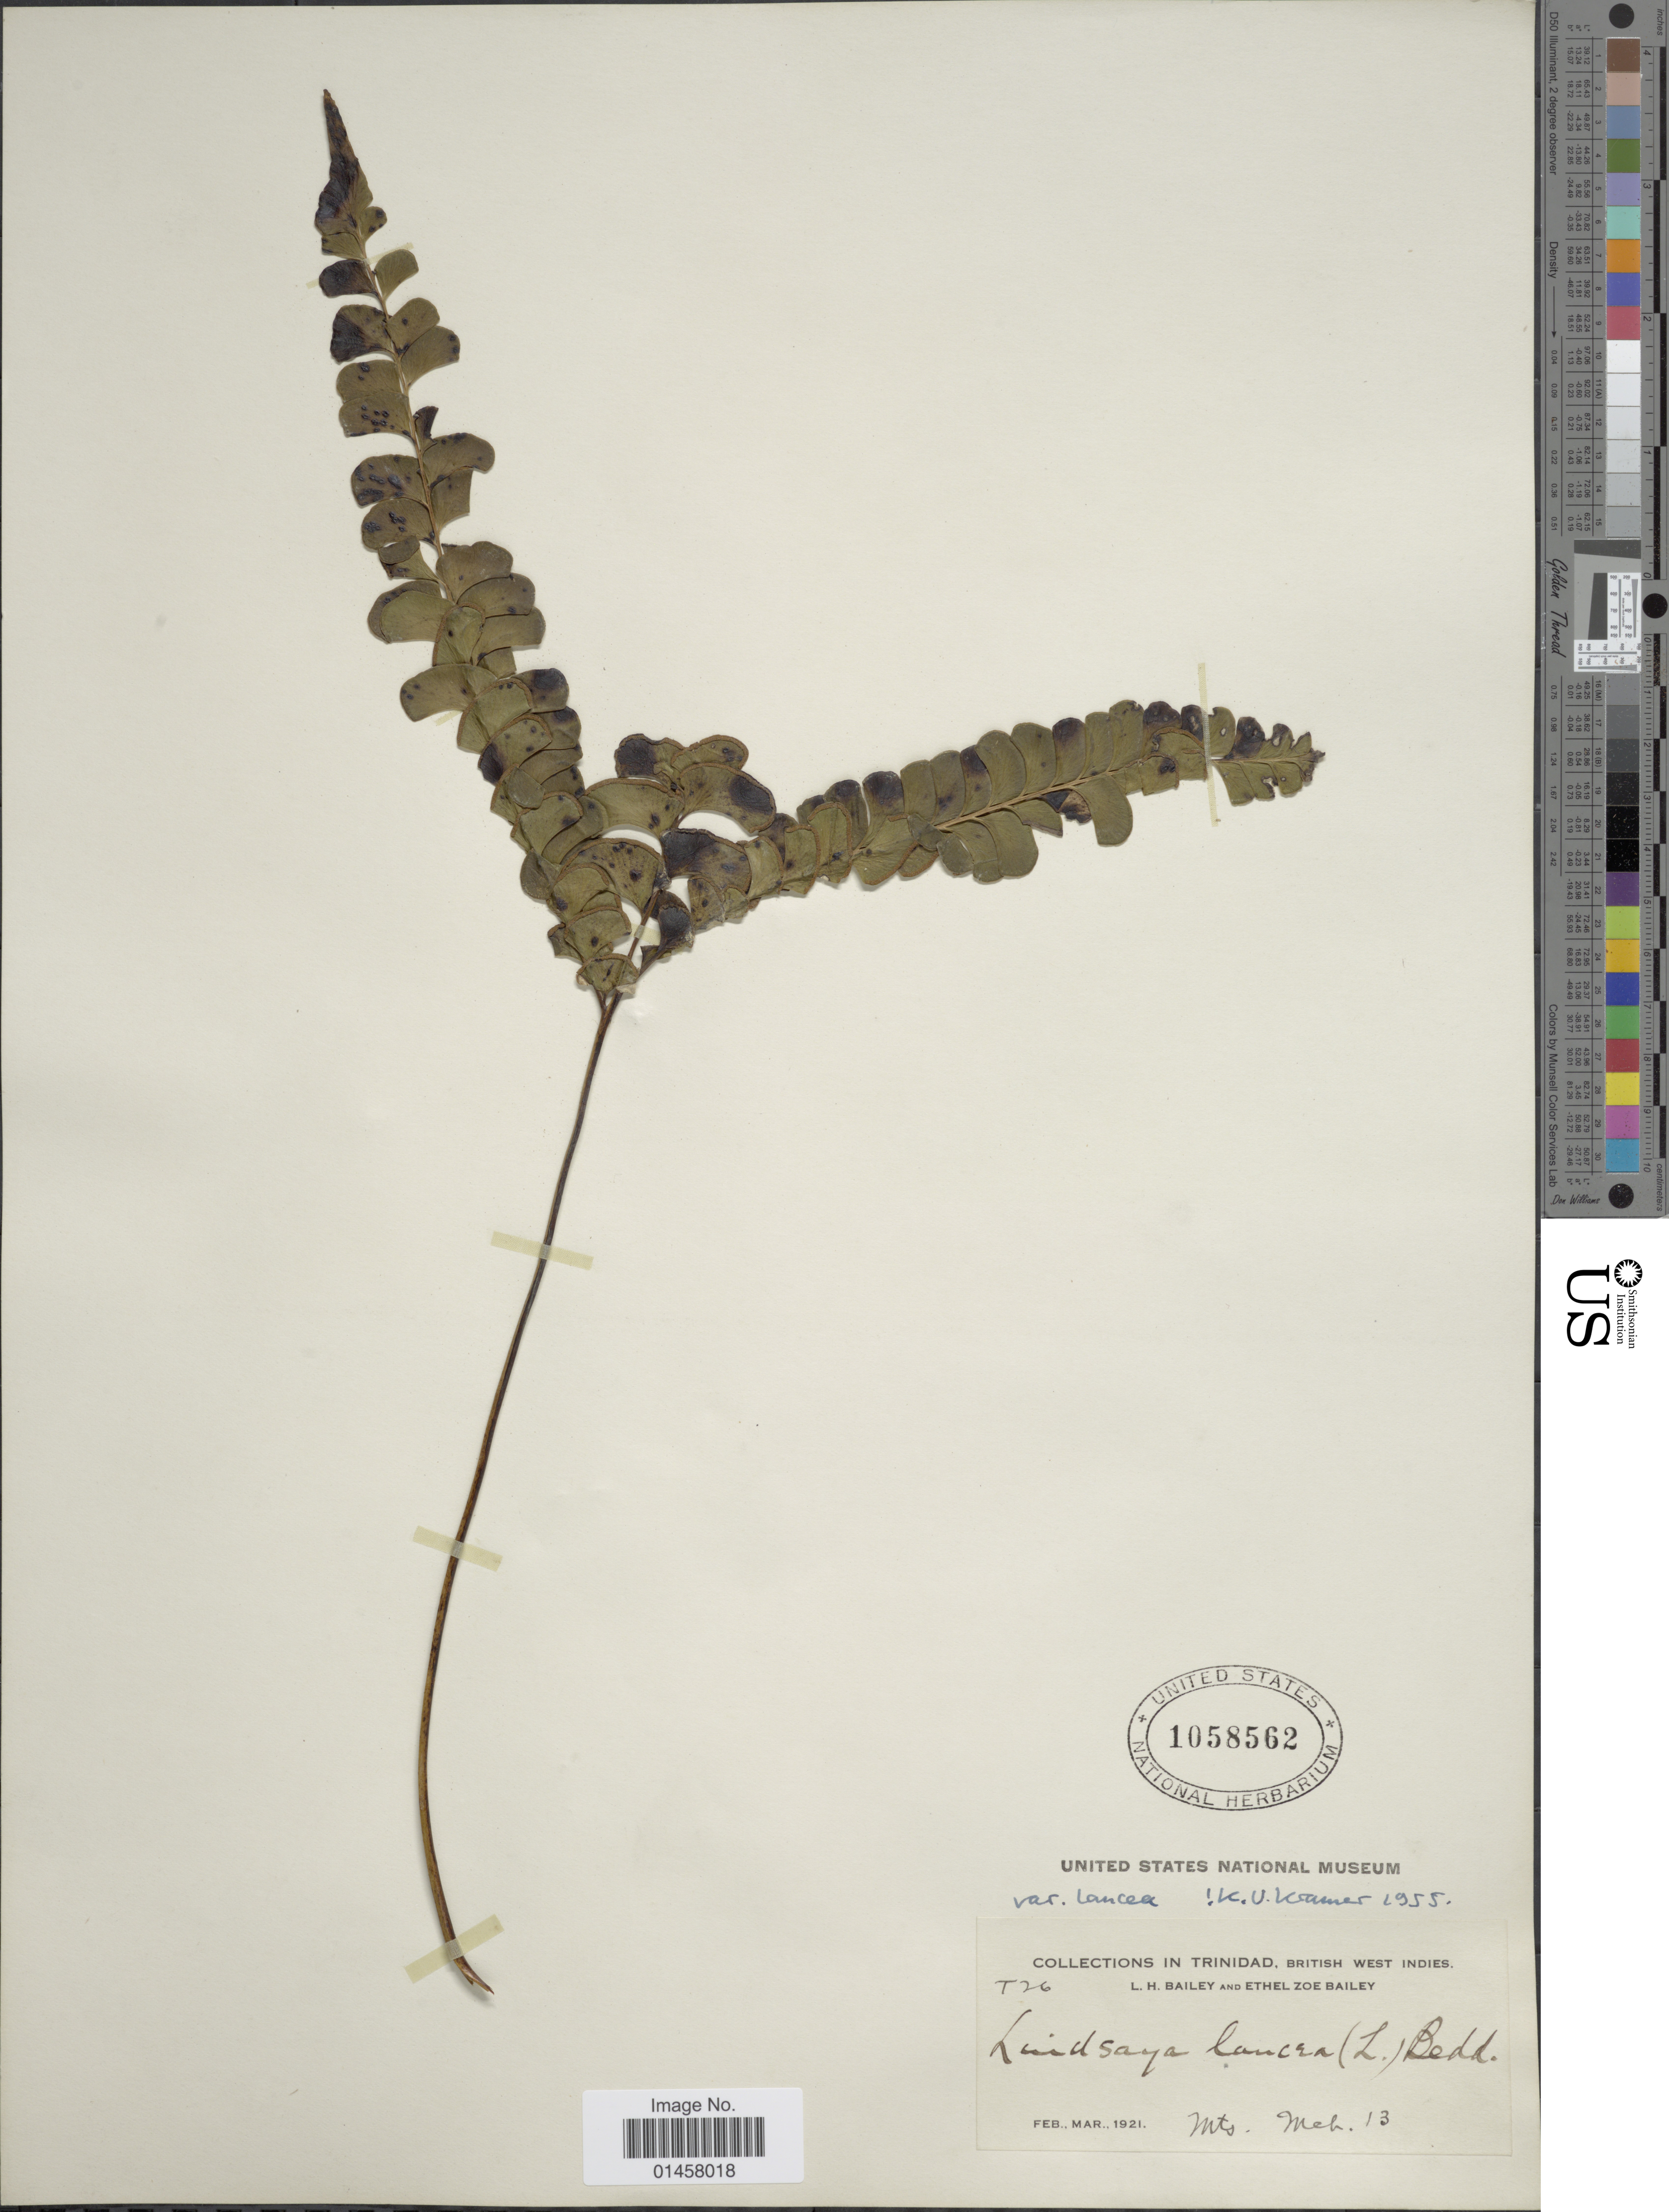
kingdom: Plantae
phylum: Tracheophyta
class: Polypodiopsida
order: Polypodiales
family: Lindsaeaceae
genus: Lindsaea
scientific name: Lindsaea lancea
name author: (L.) Bedd.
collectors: L. H. Bailey & E. Z. Bailey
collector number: T26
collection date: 1921-03-13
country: Trinidad and Tobago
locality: Trinidad, British West Indies, Mts.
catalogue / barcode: US 1058562